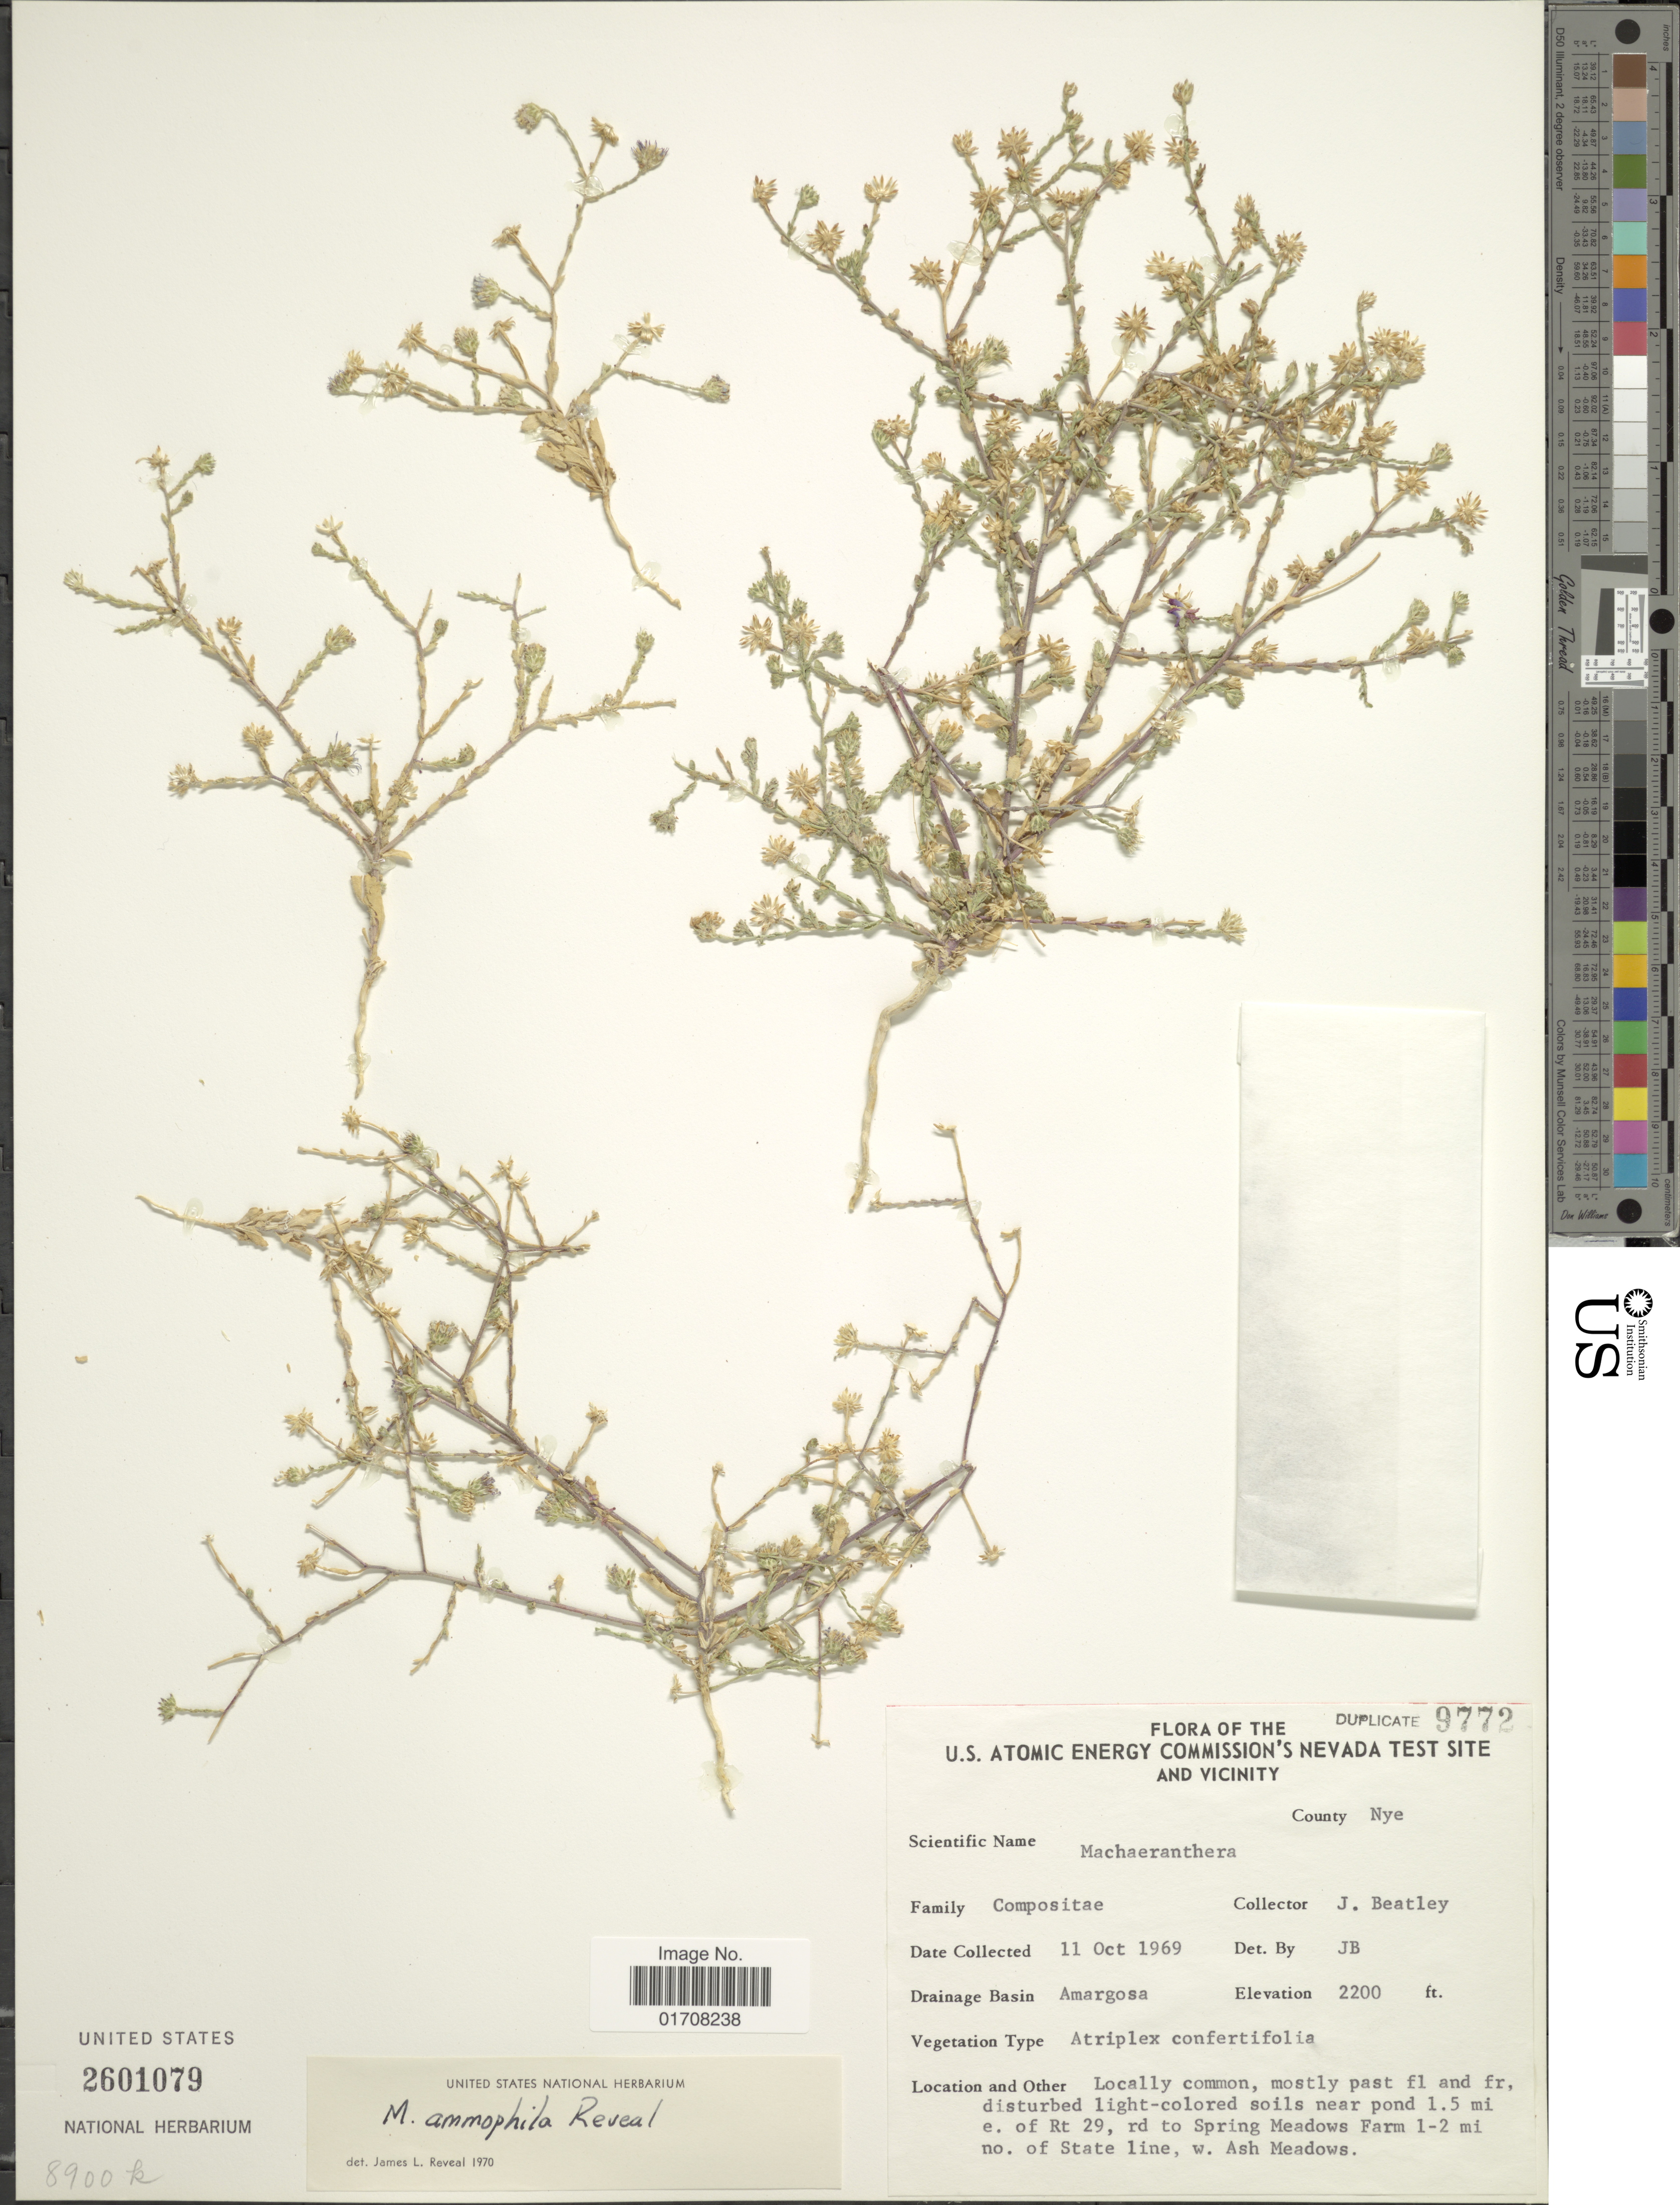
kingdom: Plantae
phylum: Tracheophyta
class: Magnoliopsida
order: Asterales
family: Asteraceae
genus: Machaeranthera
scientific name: Machaeranthera ammophila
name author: Reveal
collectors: J. C. Beatley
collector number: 9772?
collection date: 1969-10-11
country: United States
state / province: Nevada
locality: U. S. Atomic Energy Commission's Nevada Test Sie and Vicinity, County Nye, Drainage Basin Amargosa, near pond 1.5 mi e. of Rt 29, rd to Spring Meadows Farm 1-2 mi no. of State line, w. Ash Meadows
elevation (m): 671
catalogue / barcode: US 2601079